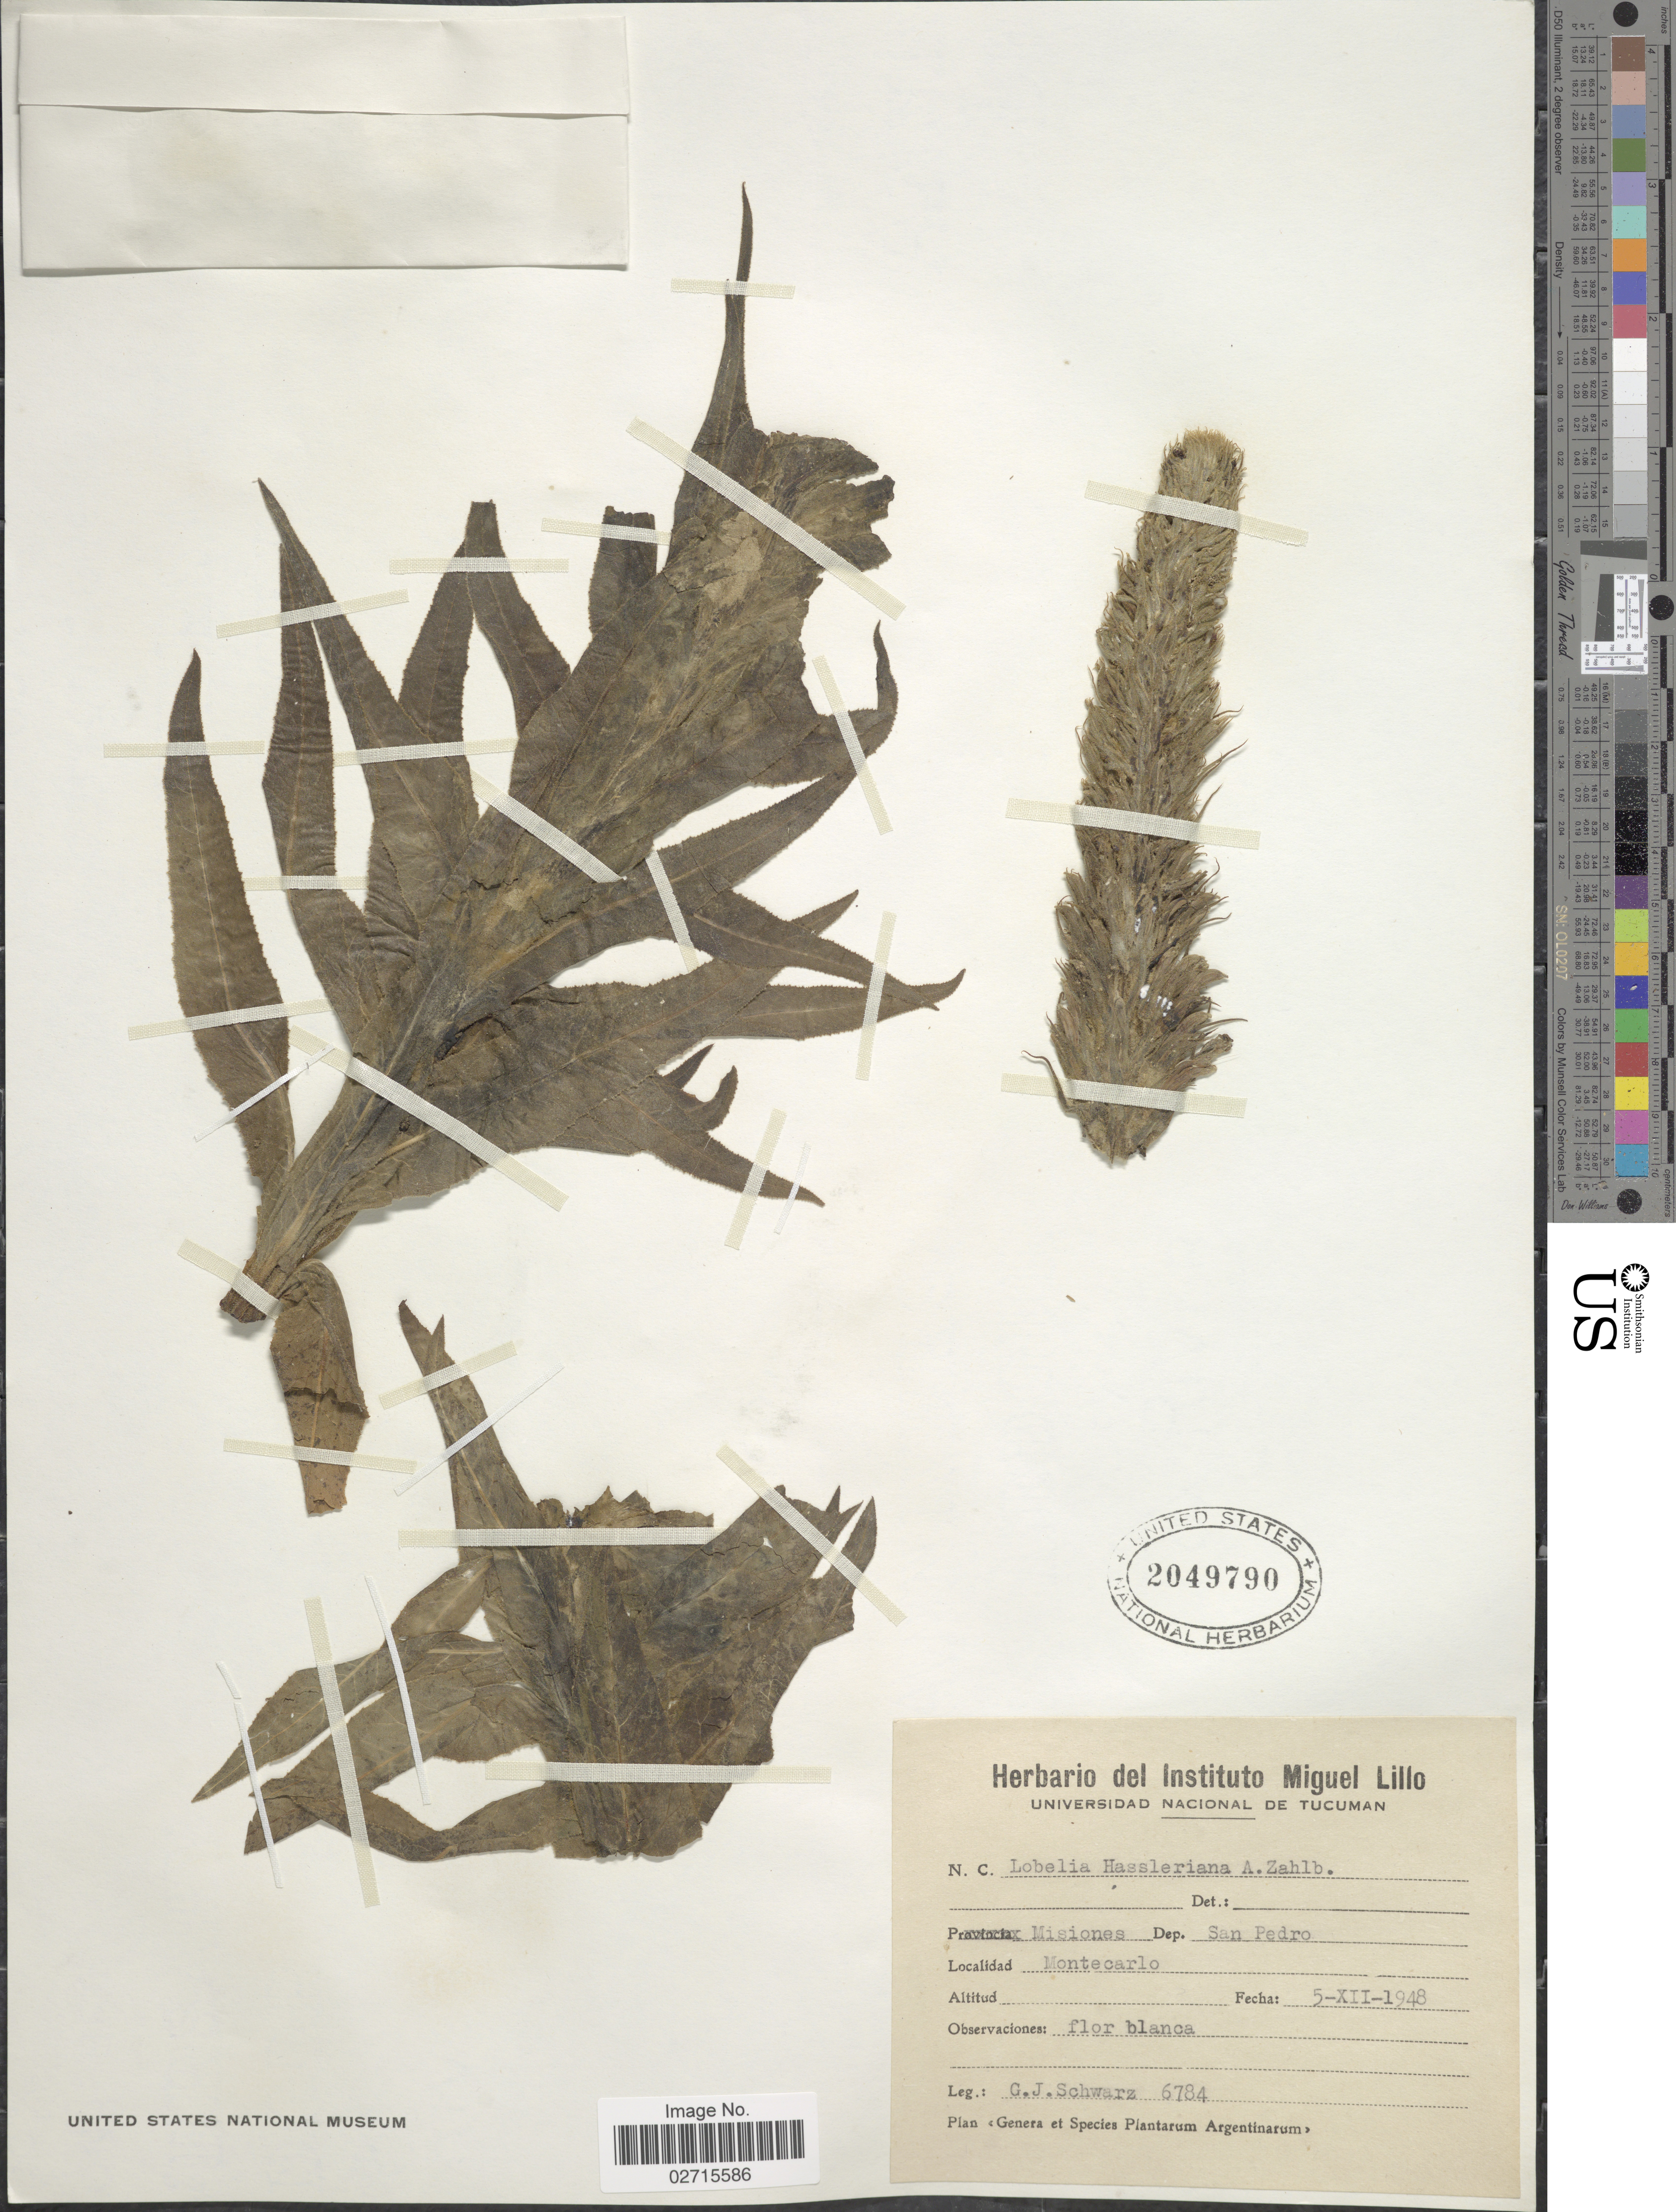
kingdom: Plantae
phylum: Tracheophyta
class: Magnoliopsida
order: Asterales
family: Campanulaceae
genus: Lobelia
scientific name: Lobelia hassleri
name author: Zahlbr.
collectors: G. J. Schwarz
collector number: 6784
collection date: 1948-12-05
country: Argentina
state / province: Misiones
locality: Dep. San Pedro, Montecarlo.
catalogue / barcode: US 2049790